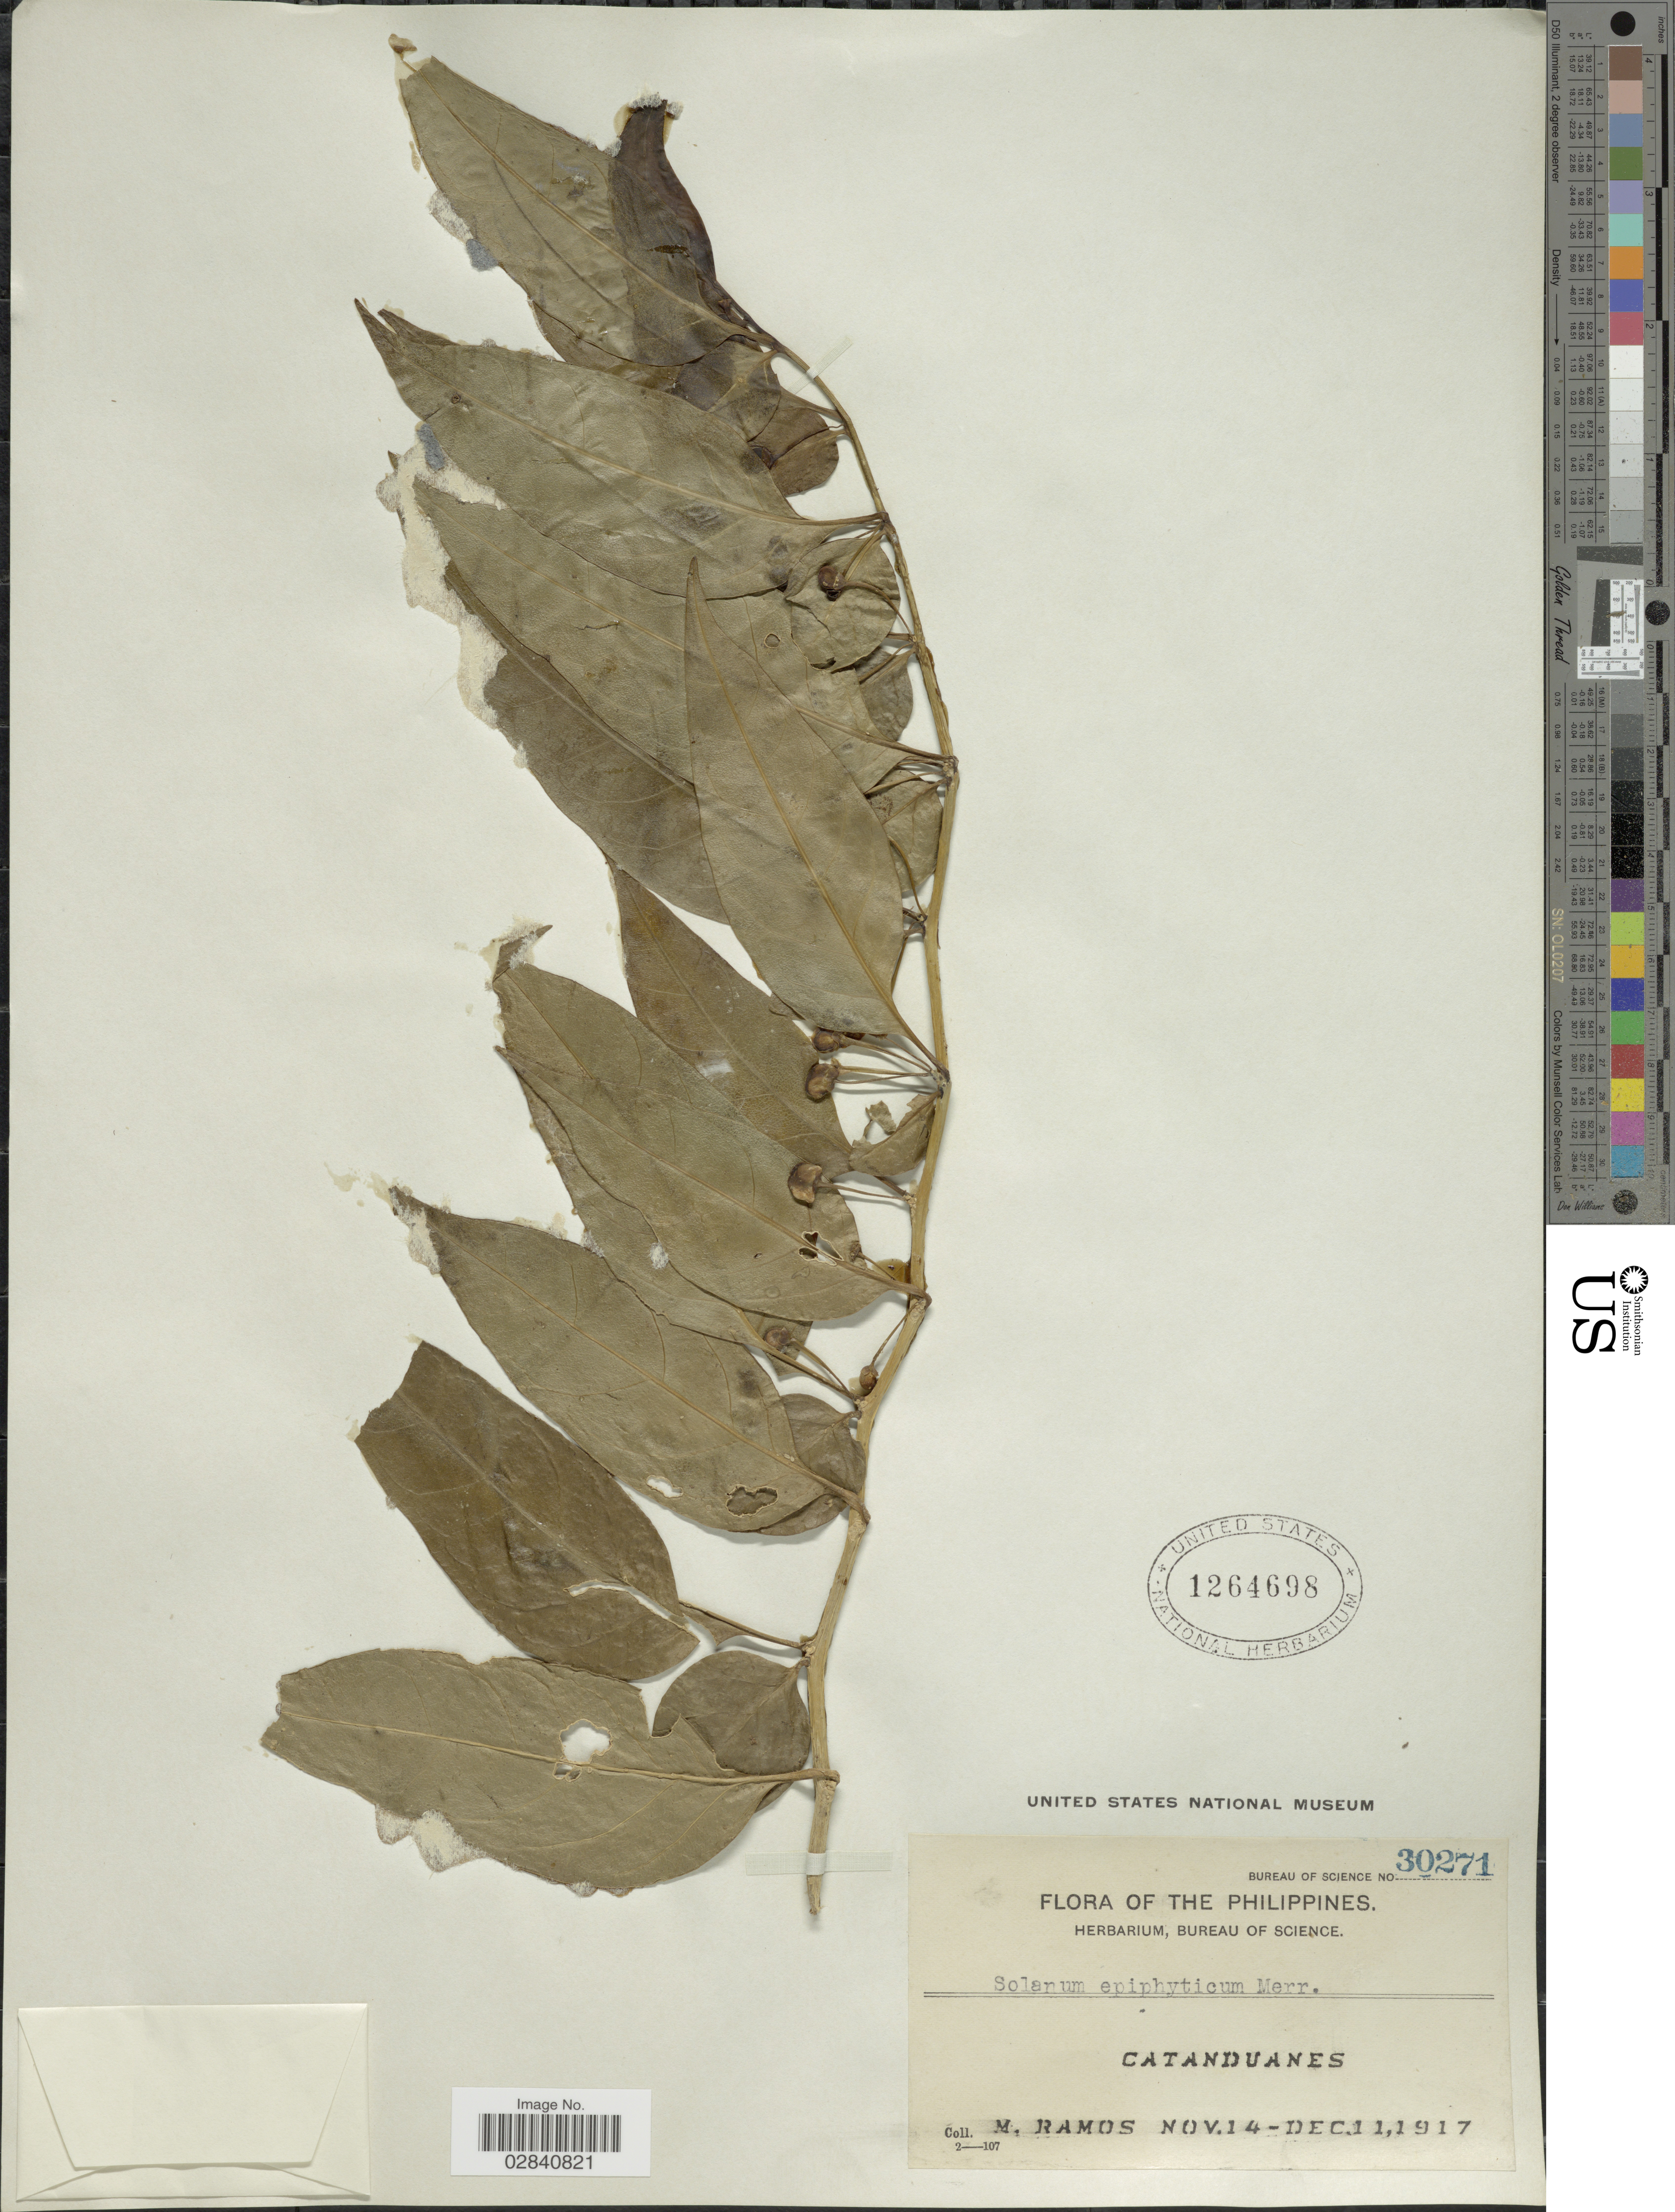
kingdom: Plantae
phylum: Tracheophyta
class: Magnoliopsida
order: Solanales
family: Solanaceae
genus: Lycianthes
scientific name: Lycianthes parasitica subsp. epiphytica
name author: (Merr.) Bitter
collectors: M. Ramos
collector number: Bureau of Science 30271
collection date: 1917-11-14/1917-12-14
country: Philippines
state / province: Bicol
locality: Catanduanes.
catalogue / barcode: US 1264698